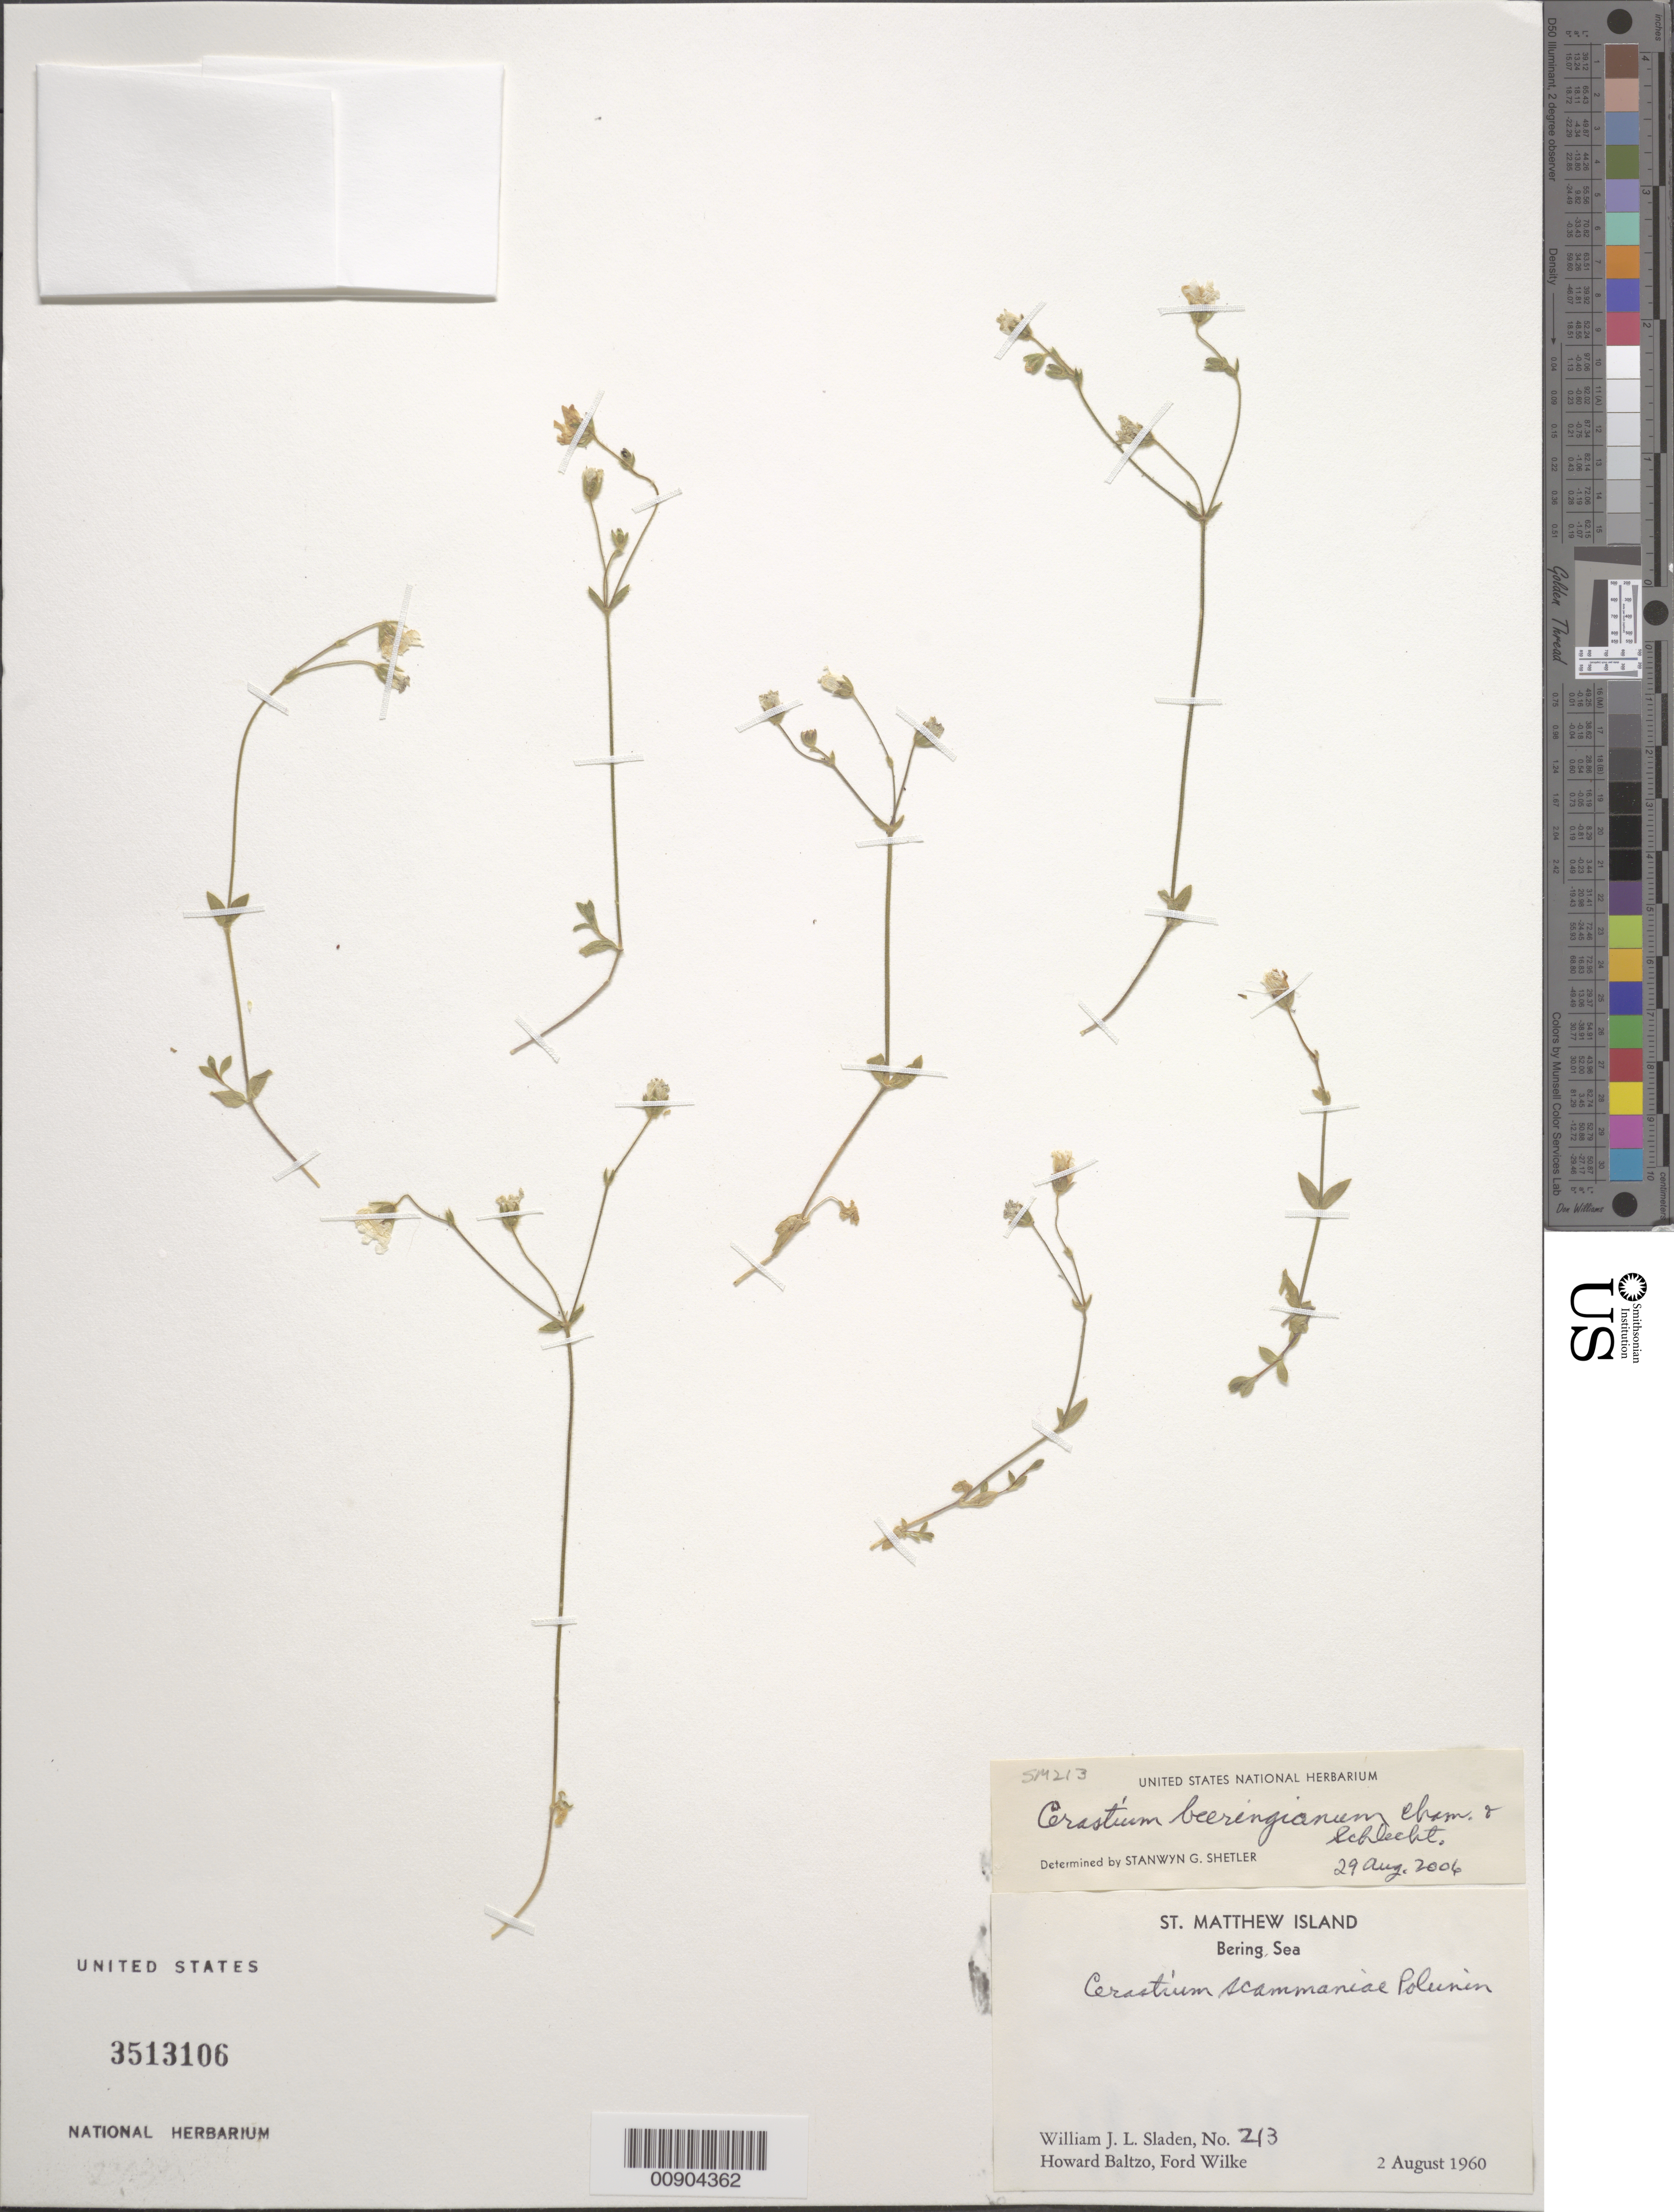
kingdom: Plantae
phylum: Tracheophyta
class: Magnoliopsida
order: Caryophyllales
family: Caryophyllaceae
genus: Cerastium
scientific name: Cerastium beeringianum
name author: Cham. & Schltdl.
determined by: Shetler, Stanwyn G., (US), NMNH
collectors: W. Sladen, H. Baltzo & F. Wilke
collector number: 213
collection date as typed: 02 Aug 1960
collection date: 1960-08-02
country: United States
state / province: Alaska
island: St. Matthew Island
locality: St. Matthew Island, Bering Sea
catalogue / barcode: US 3503106